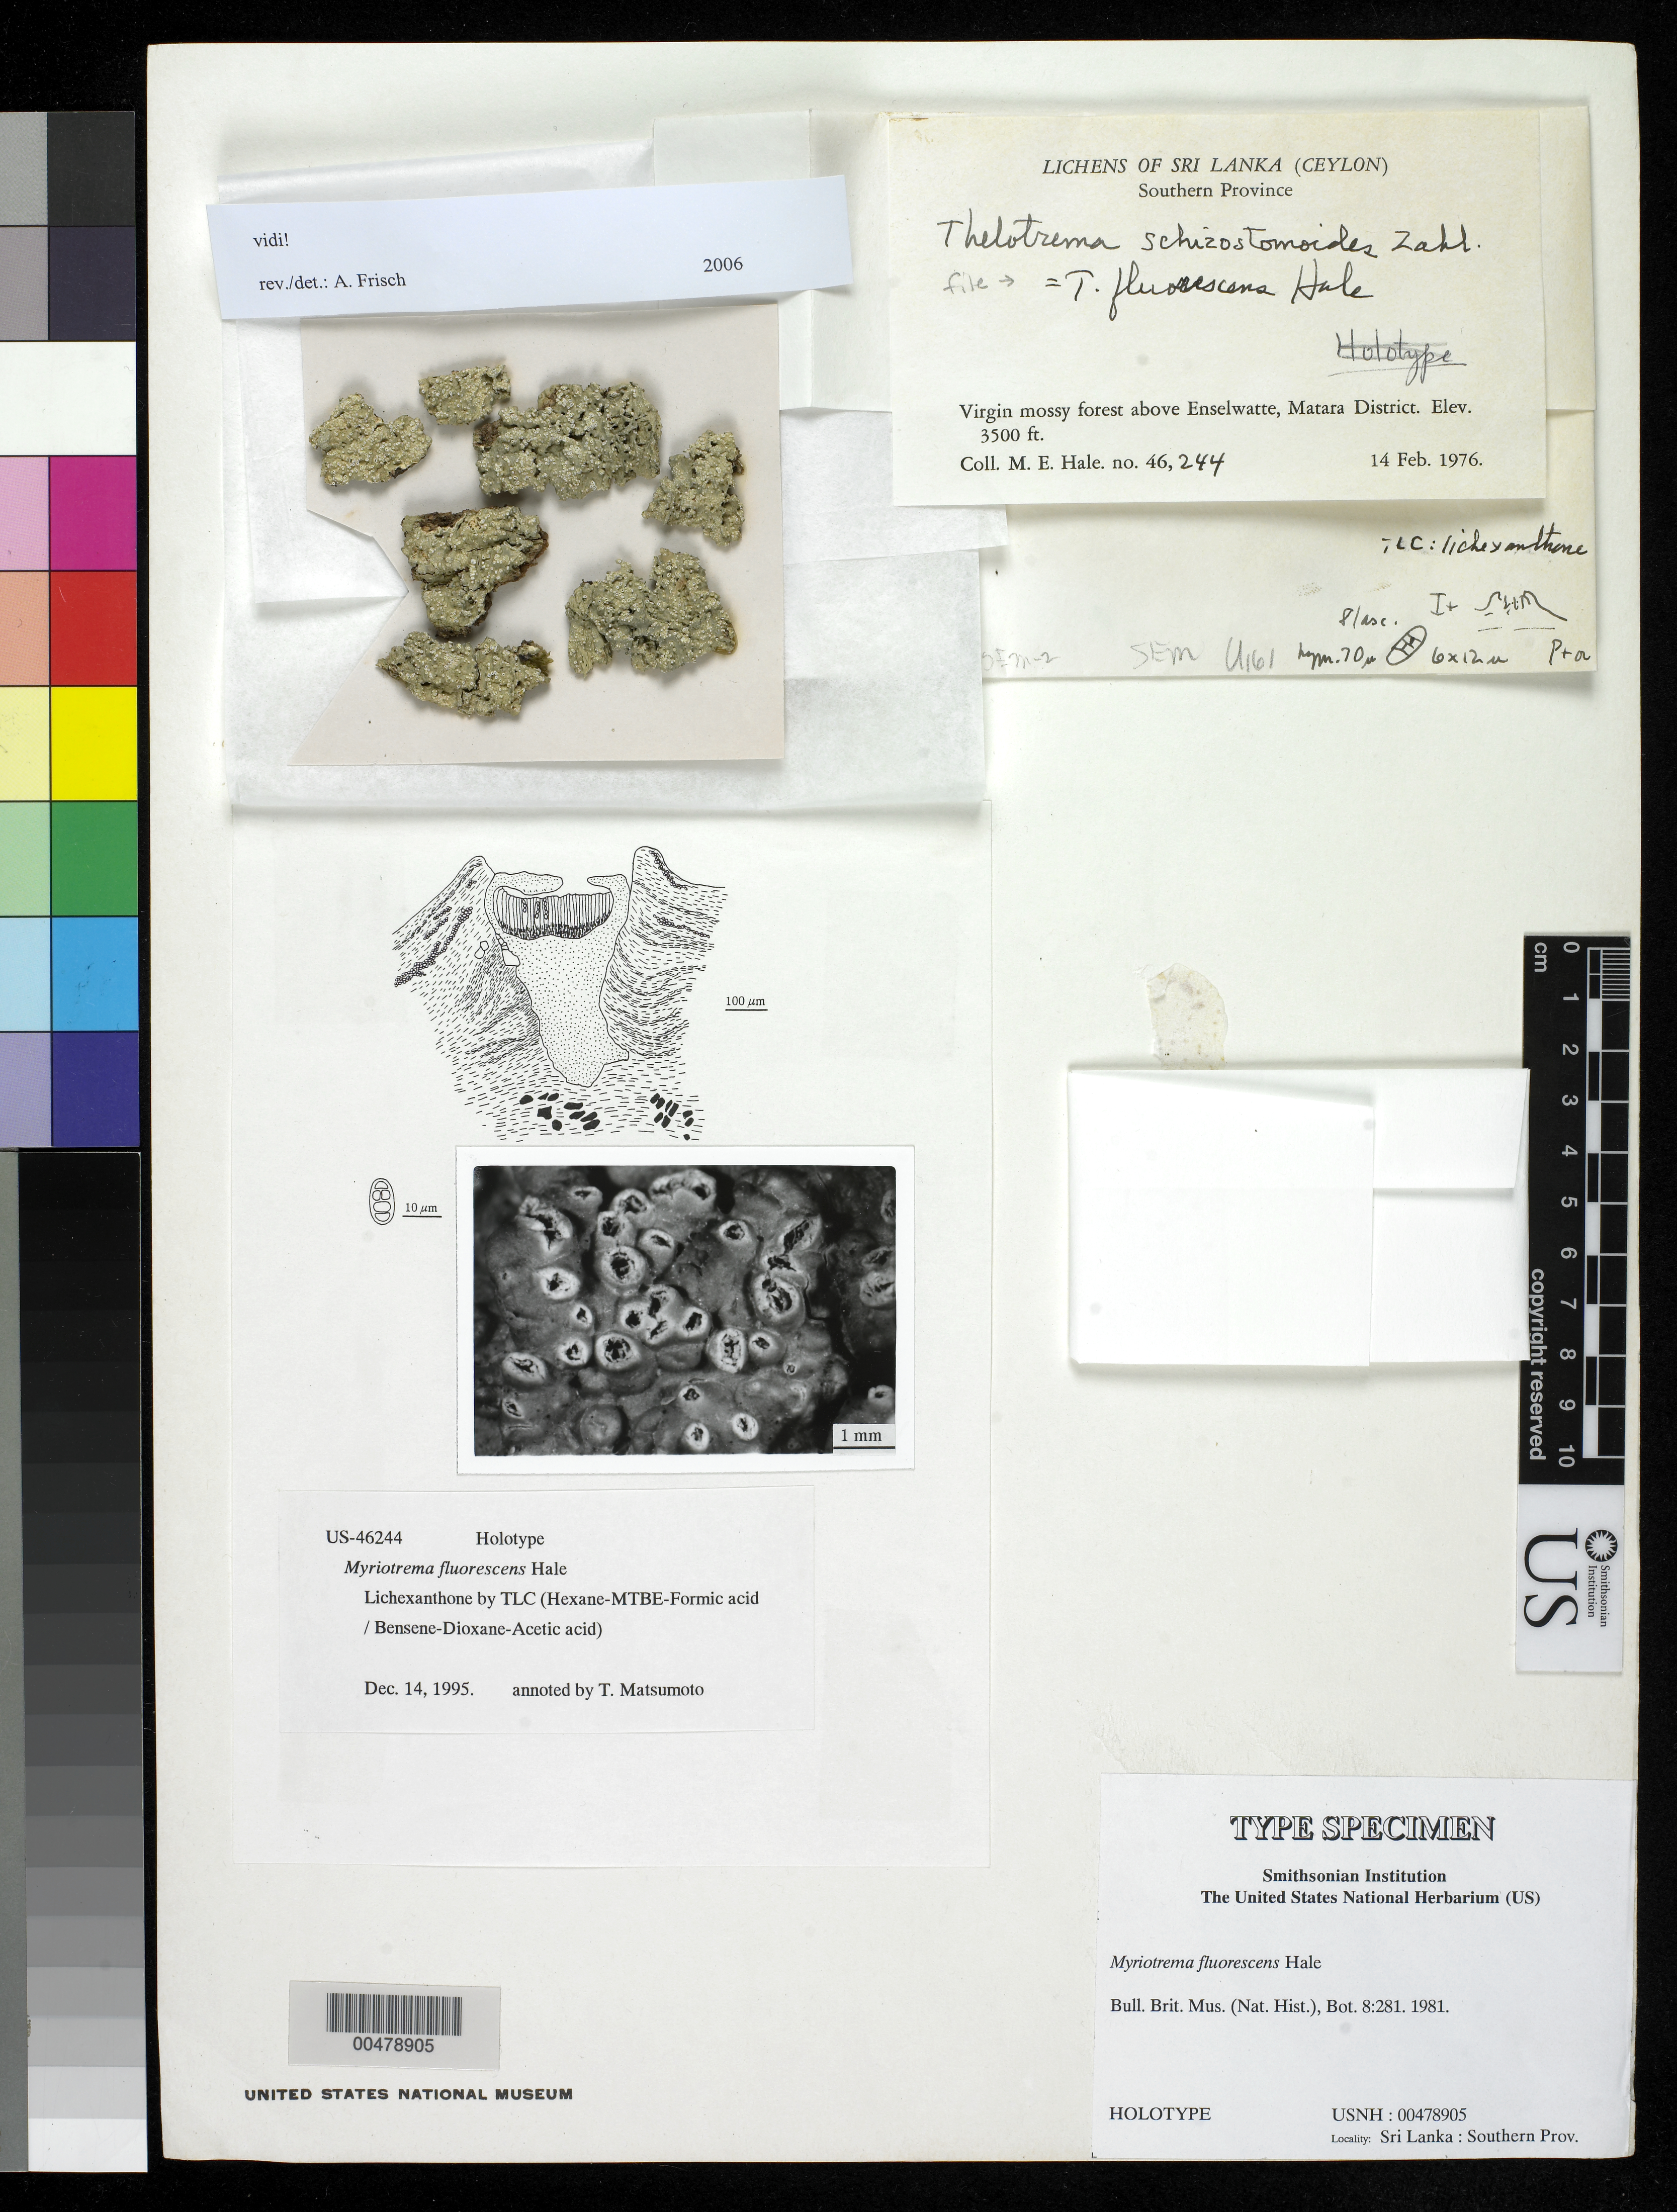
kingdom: Fungi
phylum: Ascomycota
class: Lecanoromycetes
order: Ostropales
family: Graphidaceae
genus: Myriotrema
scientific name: Myriotrema fluorescens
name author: Hale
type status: Holotype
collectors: M. Hale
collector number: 46244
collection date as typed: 14 Feb 1976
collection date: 1976-02-14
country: Sri Lanka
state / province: Southern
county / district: Matara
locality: Above Enselwatte.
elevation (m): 1067